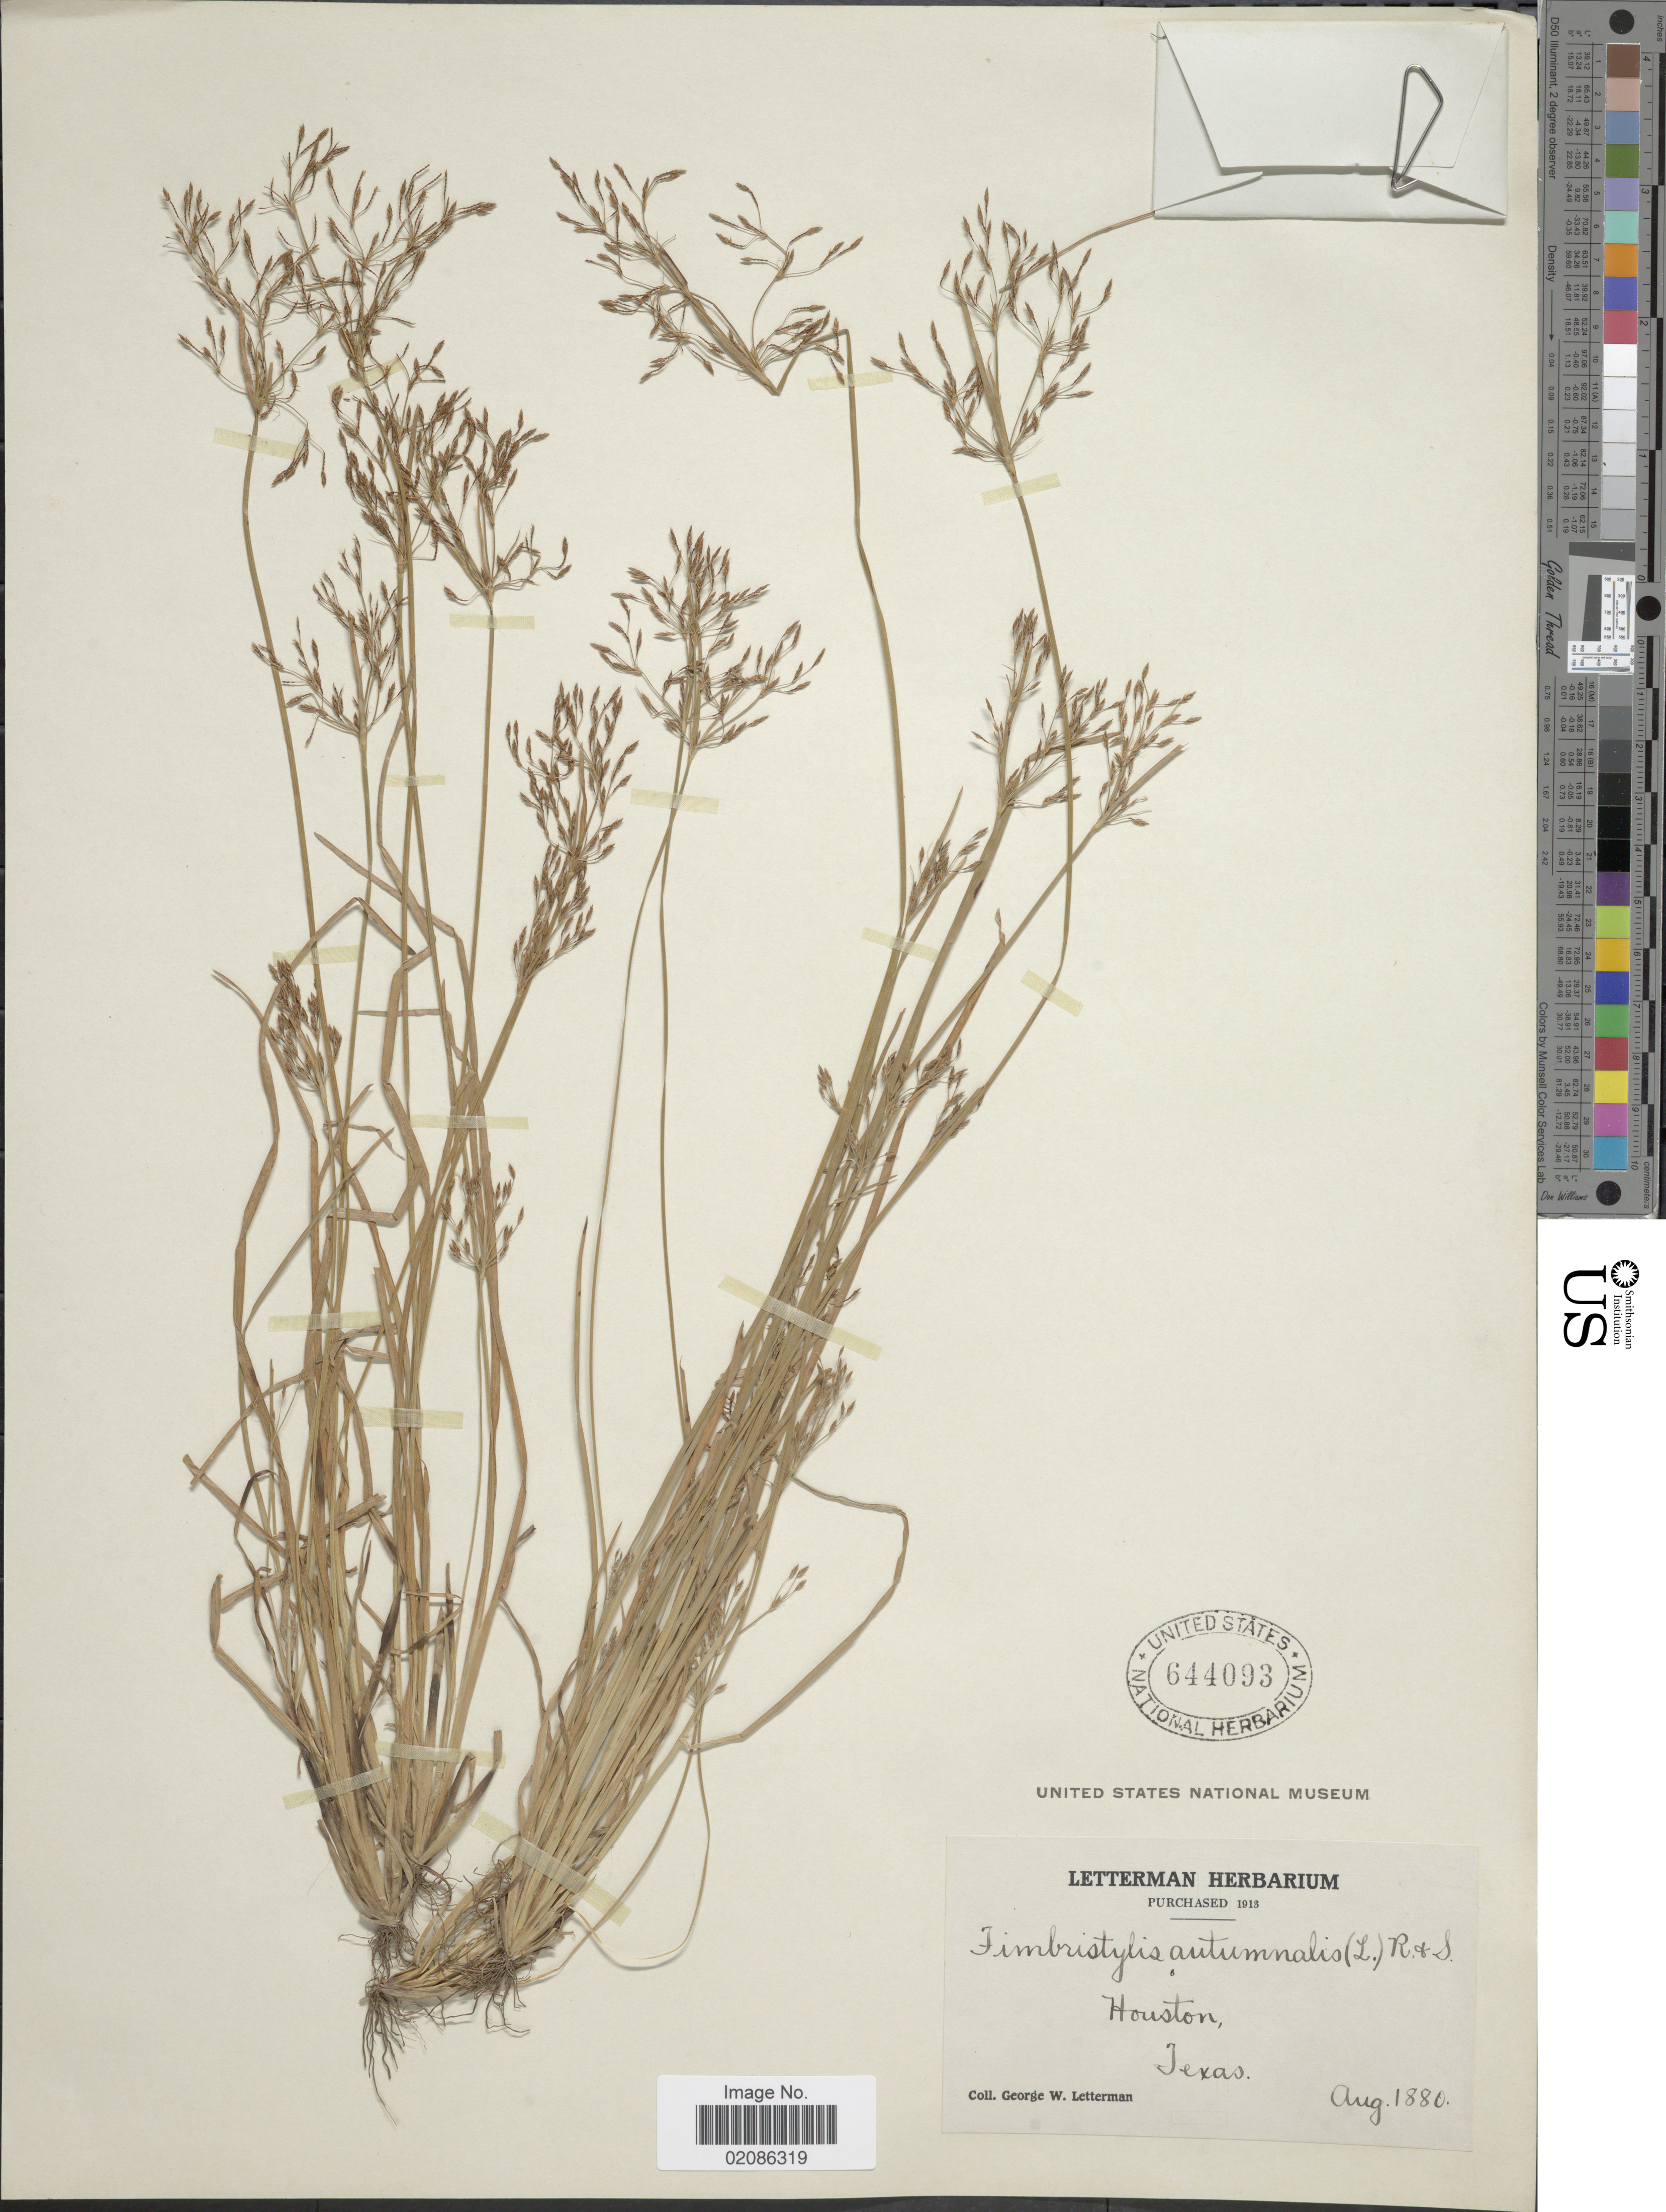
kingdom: Plantae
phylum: Tracheophyta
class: Liliopsida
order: Poales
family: Cyperaceae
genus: Fimbristylis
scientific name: Fimbristylis autumnalis (L.) Roem. & Schult.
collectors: G. W. Letterman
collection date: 1880-08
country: United States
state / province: Texas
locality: Houston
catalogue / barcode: US 644093